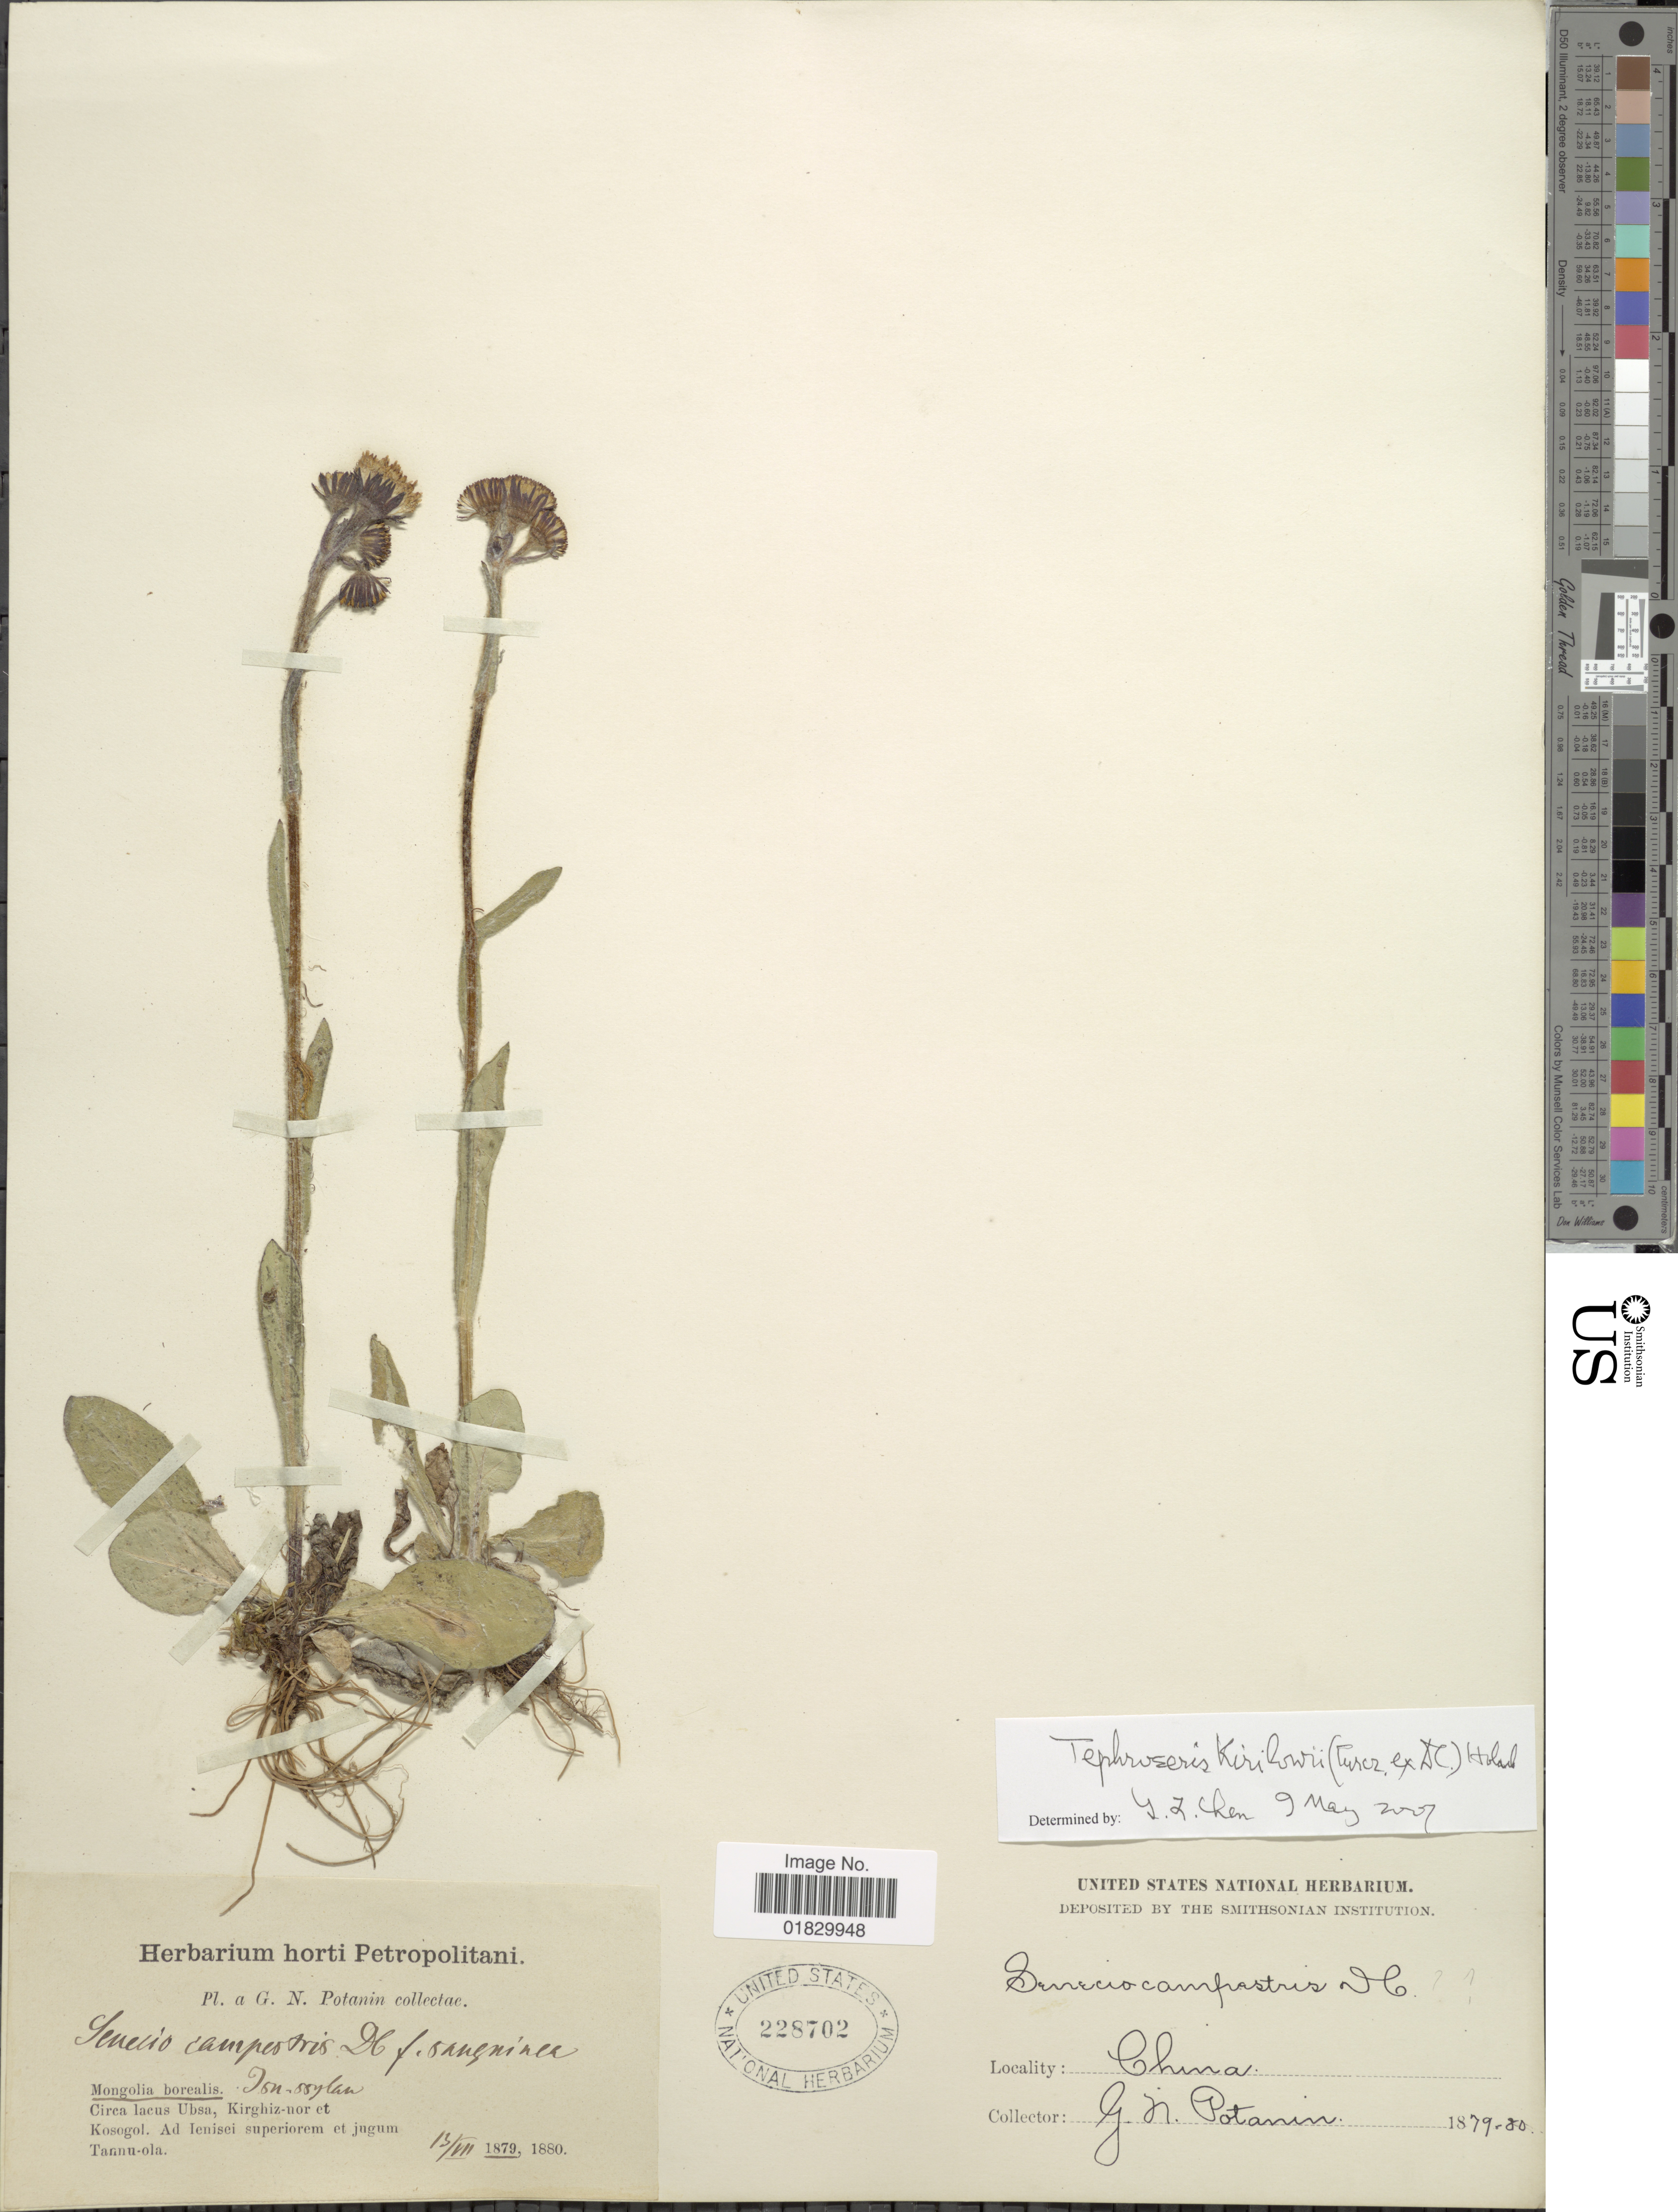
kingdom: Plantae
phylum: Tracheophyta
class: Magnoliopsida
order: Asterales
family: Asteraceae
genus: Tephroseris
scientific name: Tephroseris kirilowii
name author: (Turcz. ex DC.) Holub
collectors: G. Potanin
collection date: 1879-07-15/1880-07-15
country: China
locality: Mongolia borealis, Ton-osylan, Circa lacus Ubsa, Kirghiz-nor et Kosogol, Ad Ienisei superiorem et jugum, Tanun-ola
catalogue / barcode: US 228702